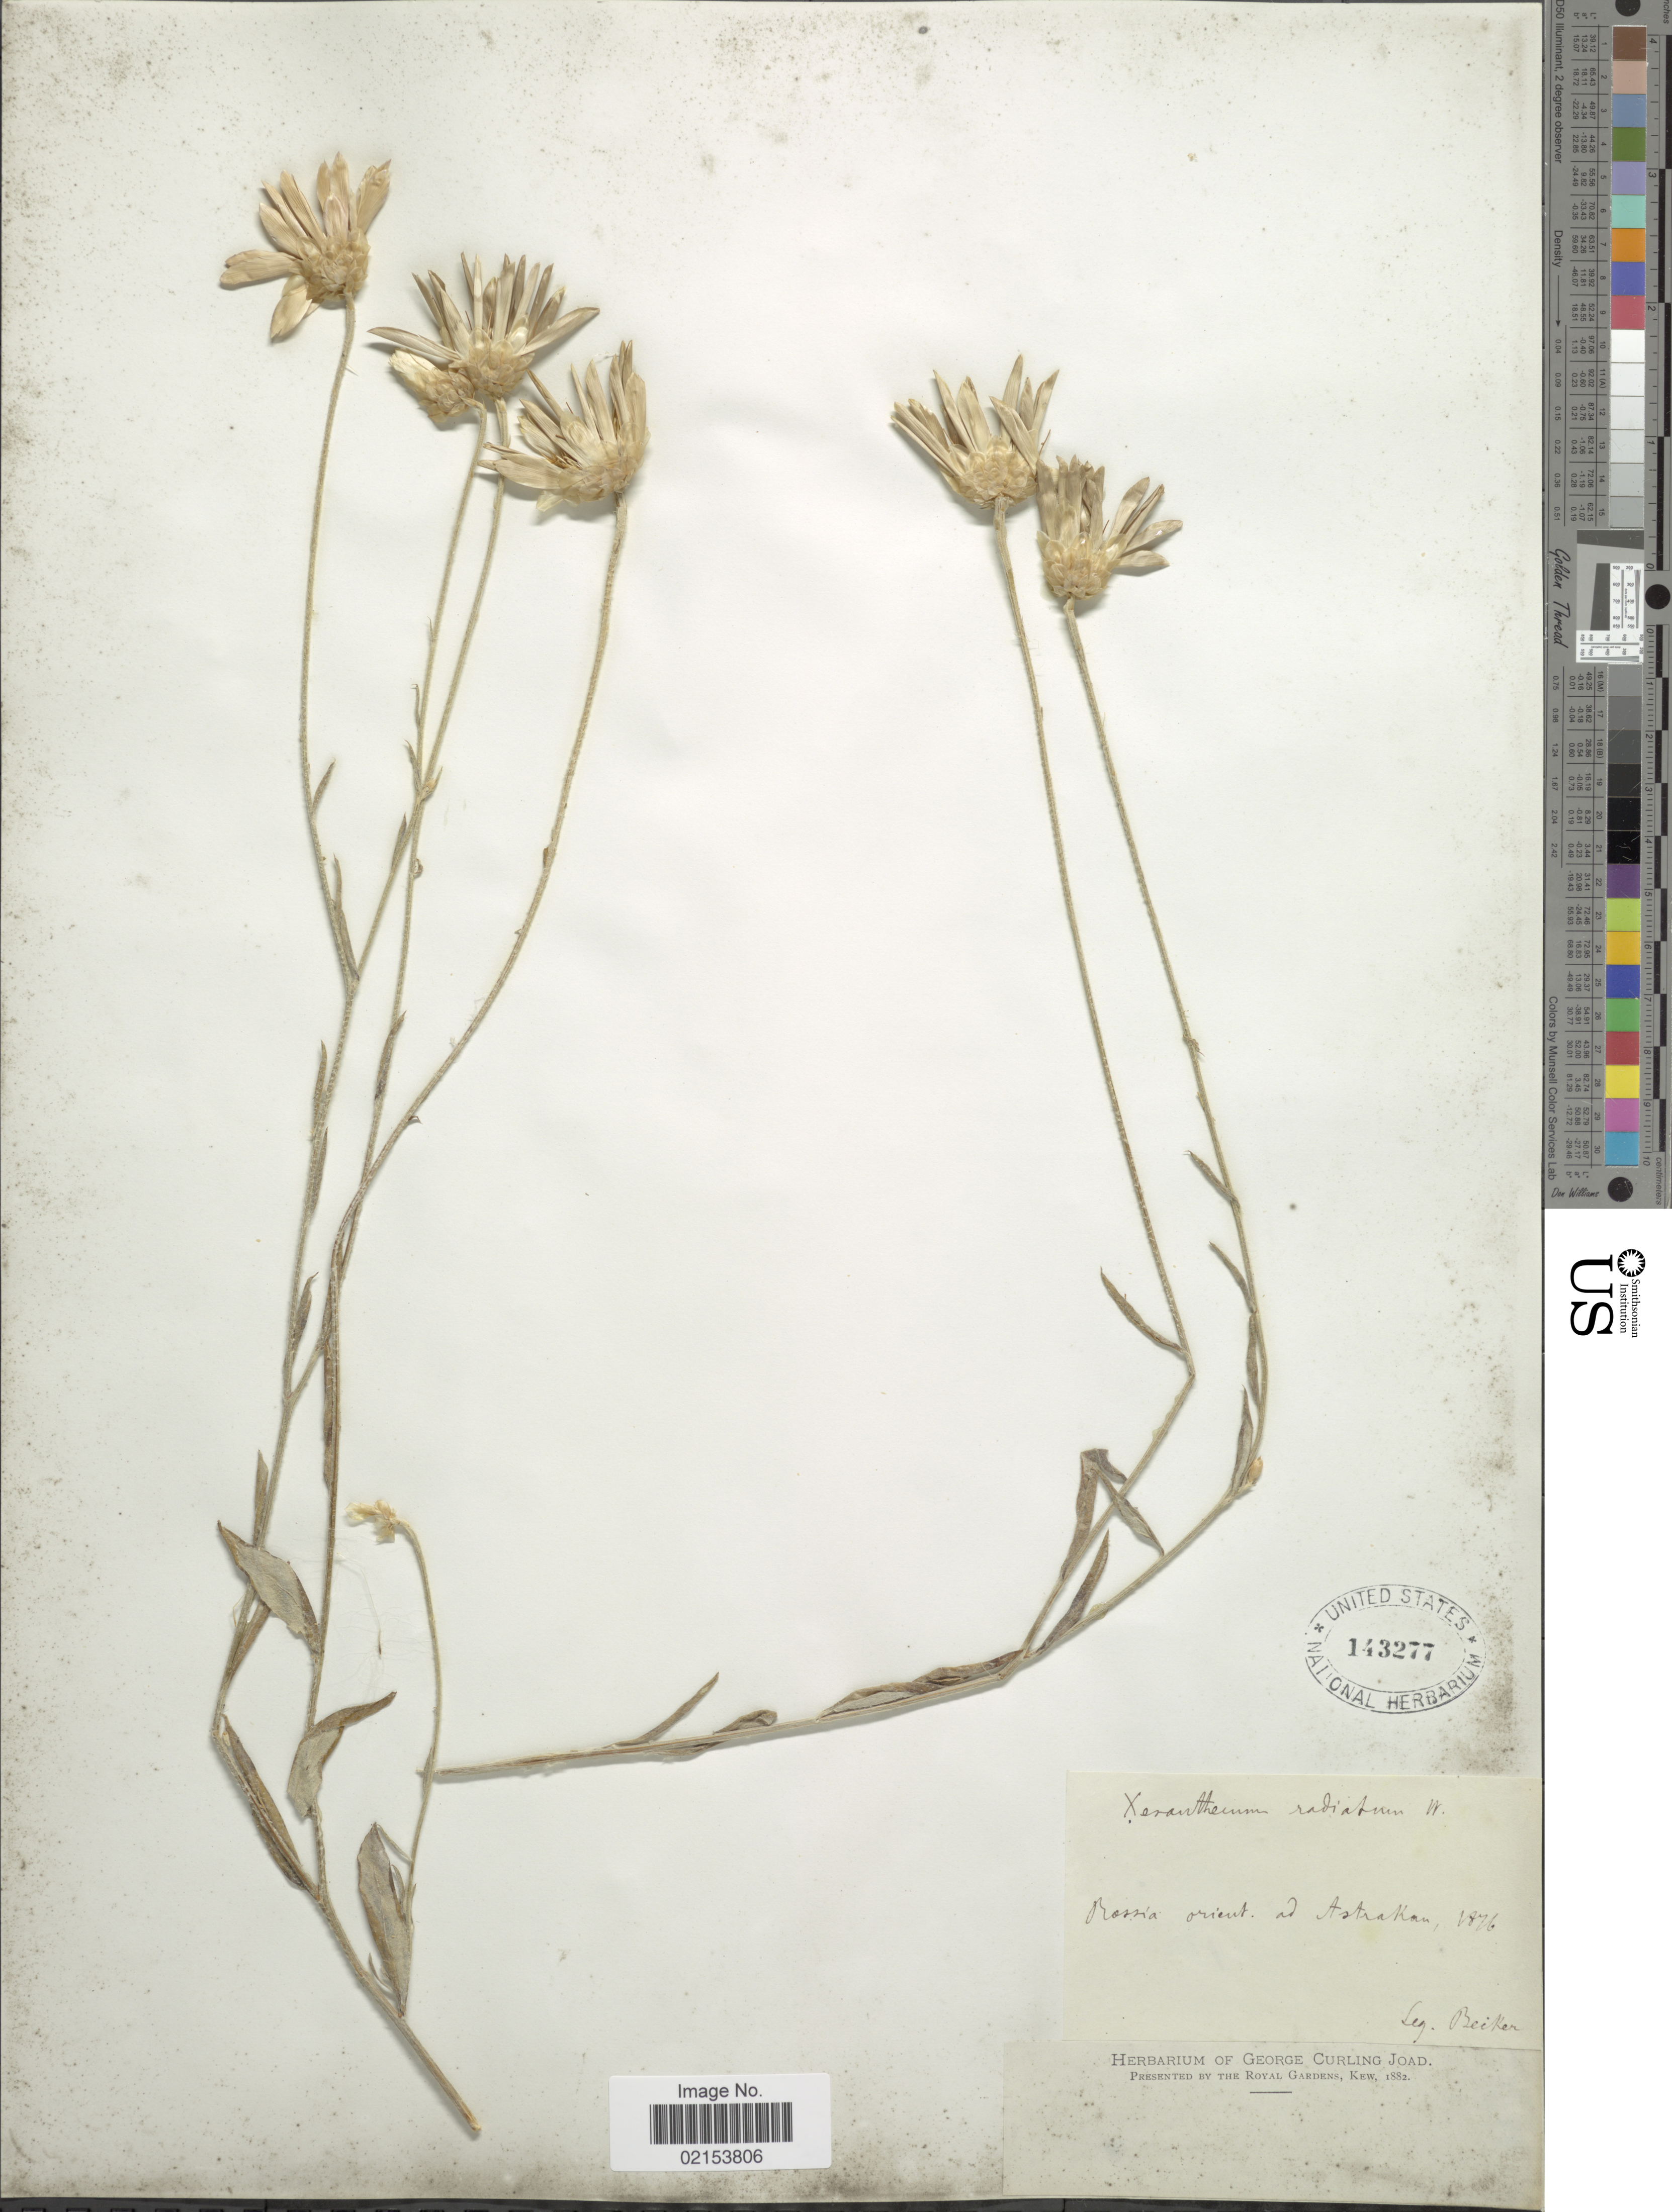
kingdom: Plantae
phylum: Tracheophyta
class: Magnoliopsida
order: Asterales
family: Asteraceae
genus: Xeranthemum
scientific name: Xeranthemum radiatum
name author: Lam.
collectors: -. Becker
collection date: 1876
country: Russian Federation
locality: Rossia orient, ad Astrakhan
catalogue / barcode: US 143277